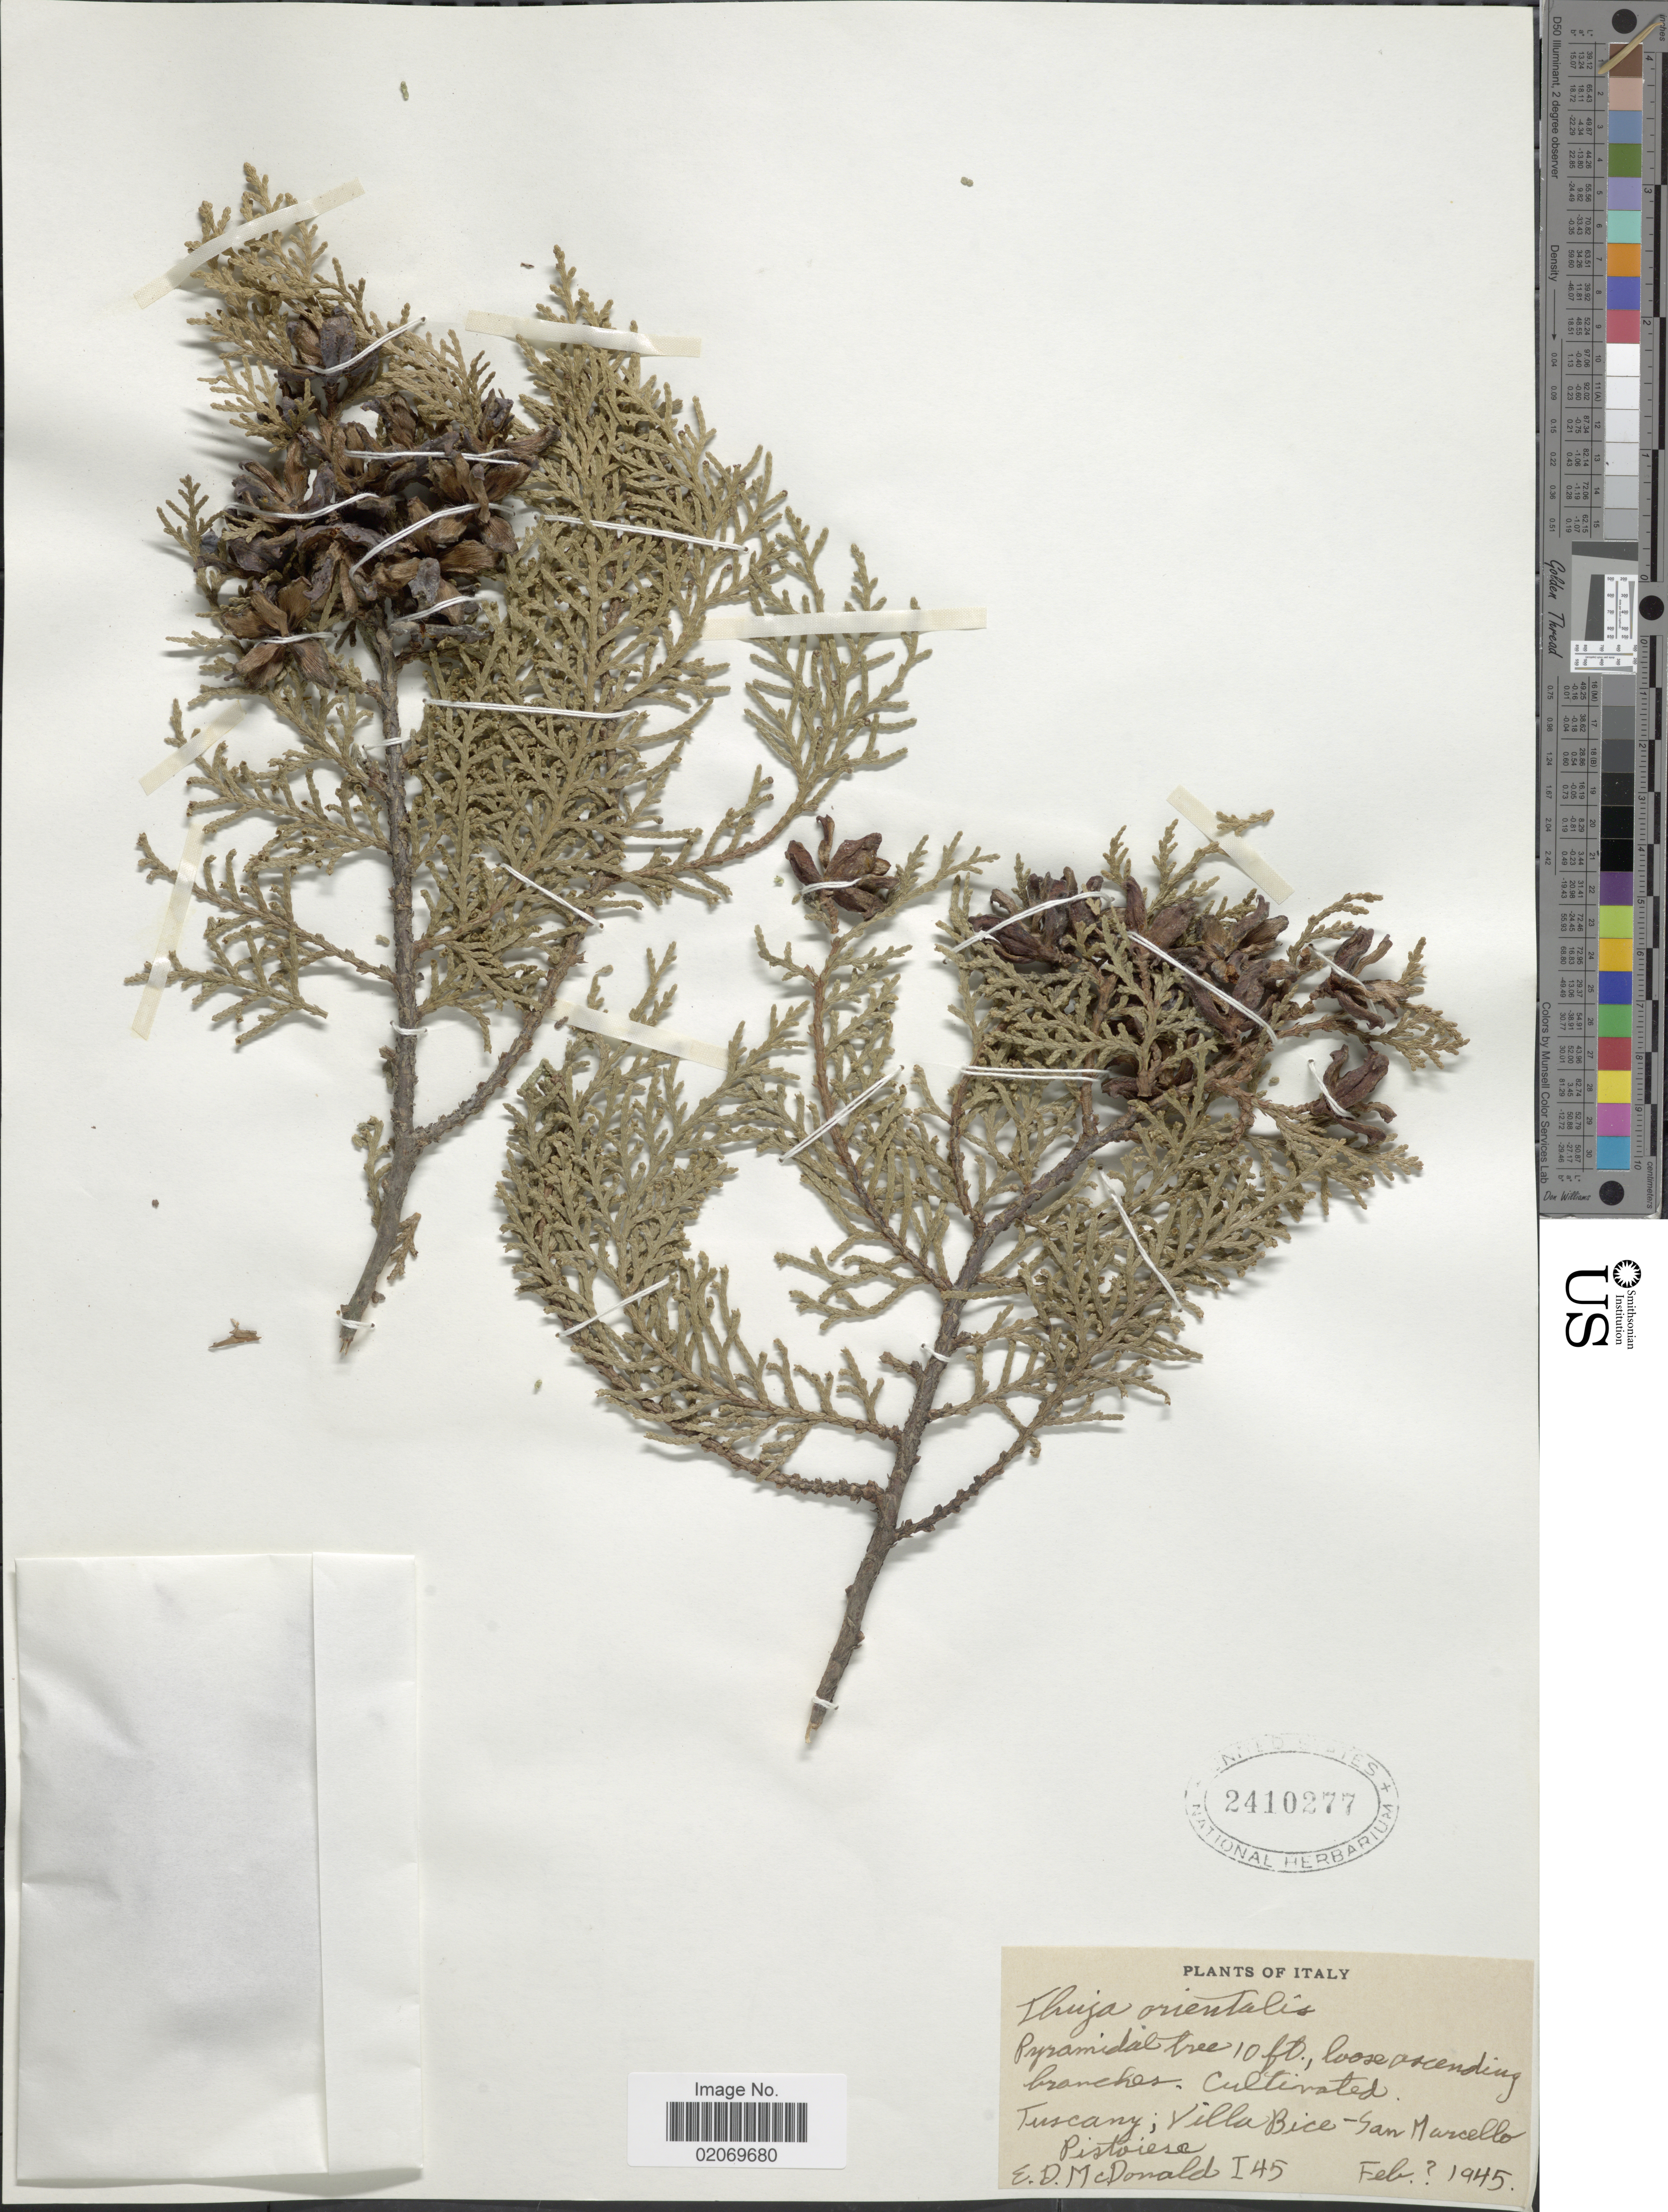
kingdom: Plantae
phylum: Tracheophyta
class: Pinopsida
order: Pinales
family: Cupressaceae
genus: Thuja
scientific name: Thuja orientalis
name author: L.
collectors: E. D. McDonald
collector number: I 45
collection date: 1945-02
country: Italy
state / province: Tuscany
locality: Villa Bice - San Marcello Pistoiese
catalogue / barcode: US 2410277